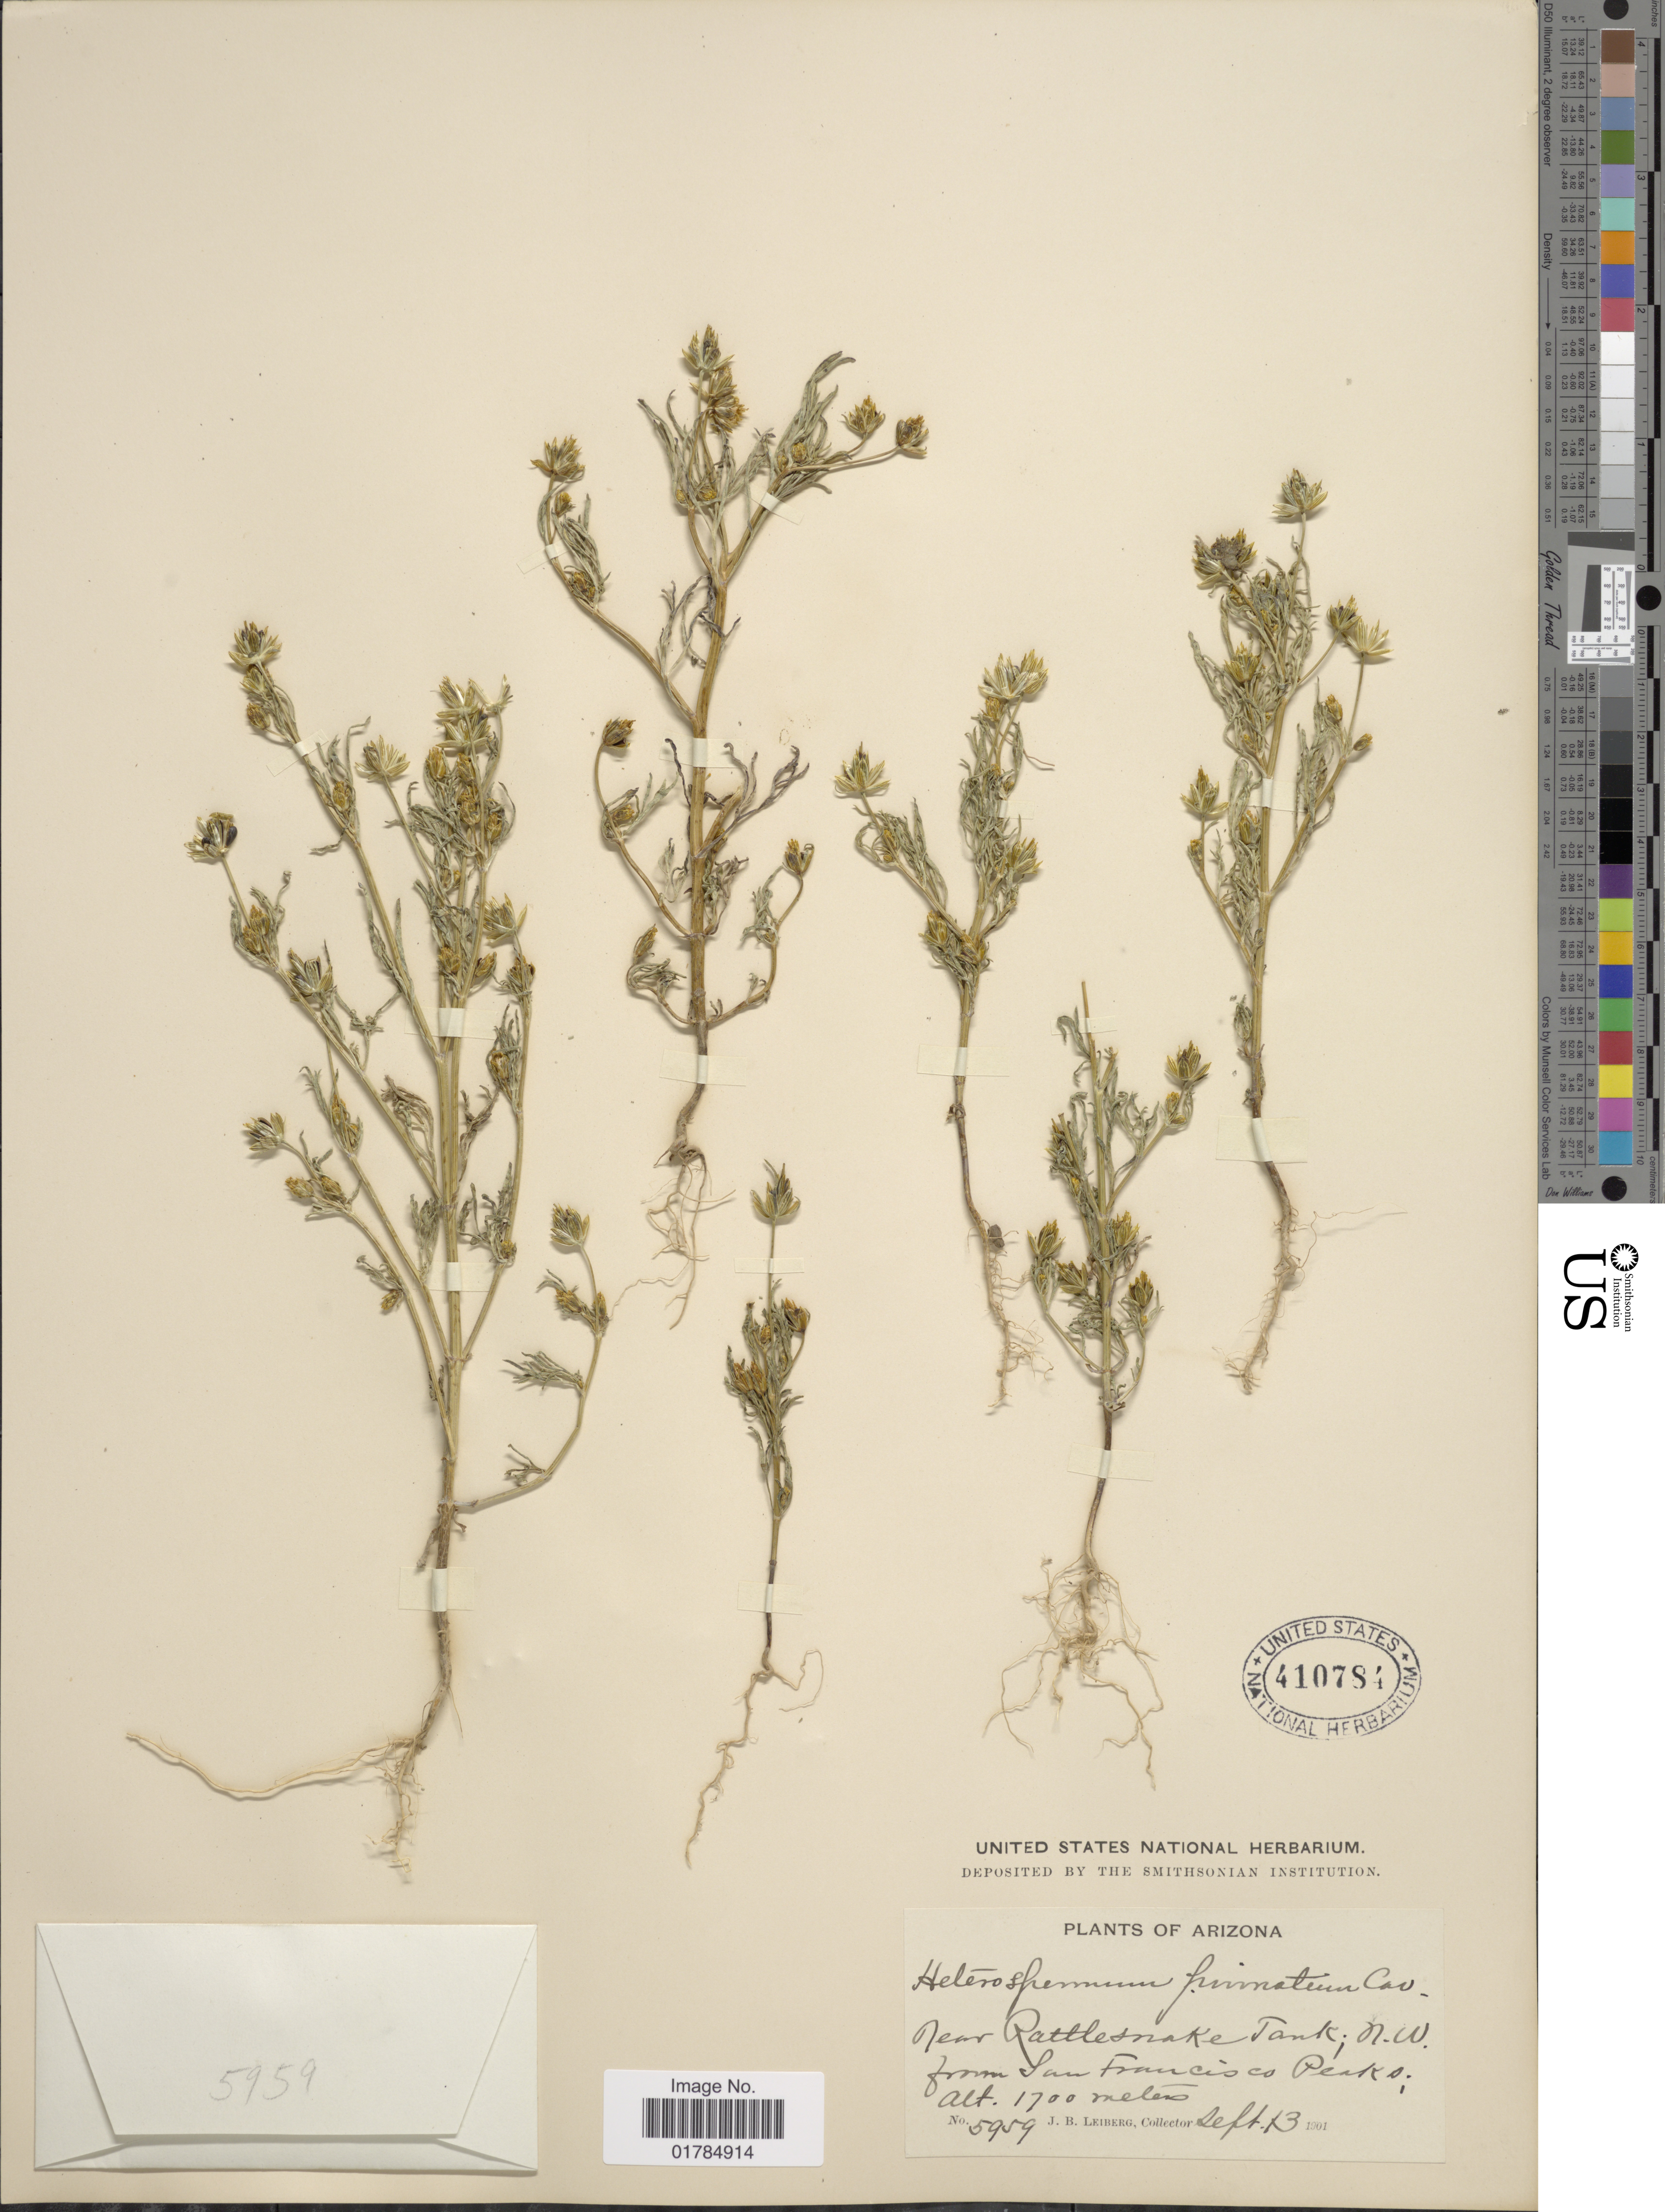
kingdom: Plantae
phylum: Tracheophyta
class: Magnoliopsida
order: Asterales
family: Asteraceae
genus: Heterosperma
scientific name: Heterosperma pinnatum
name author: Cav.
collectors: J. B. Leiberg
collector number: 5959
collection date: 1901-09-13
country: United States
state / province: Arizona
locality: Near Rattlesnake Tank, N.W. from San Francisco Peaks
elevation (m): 1700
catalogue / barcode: US 410784